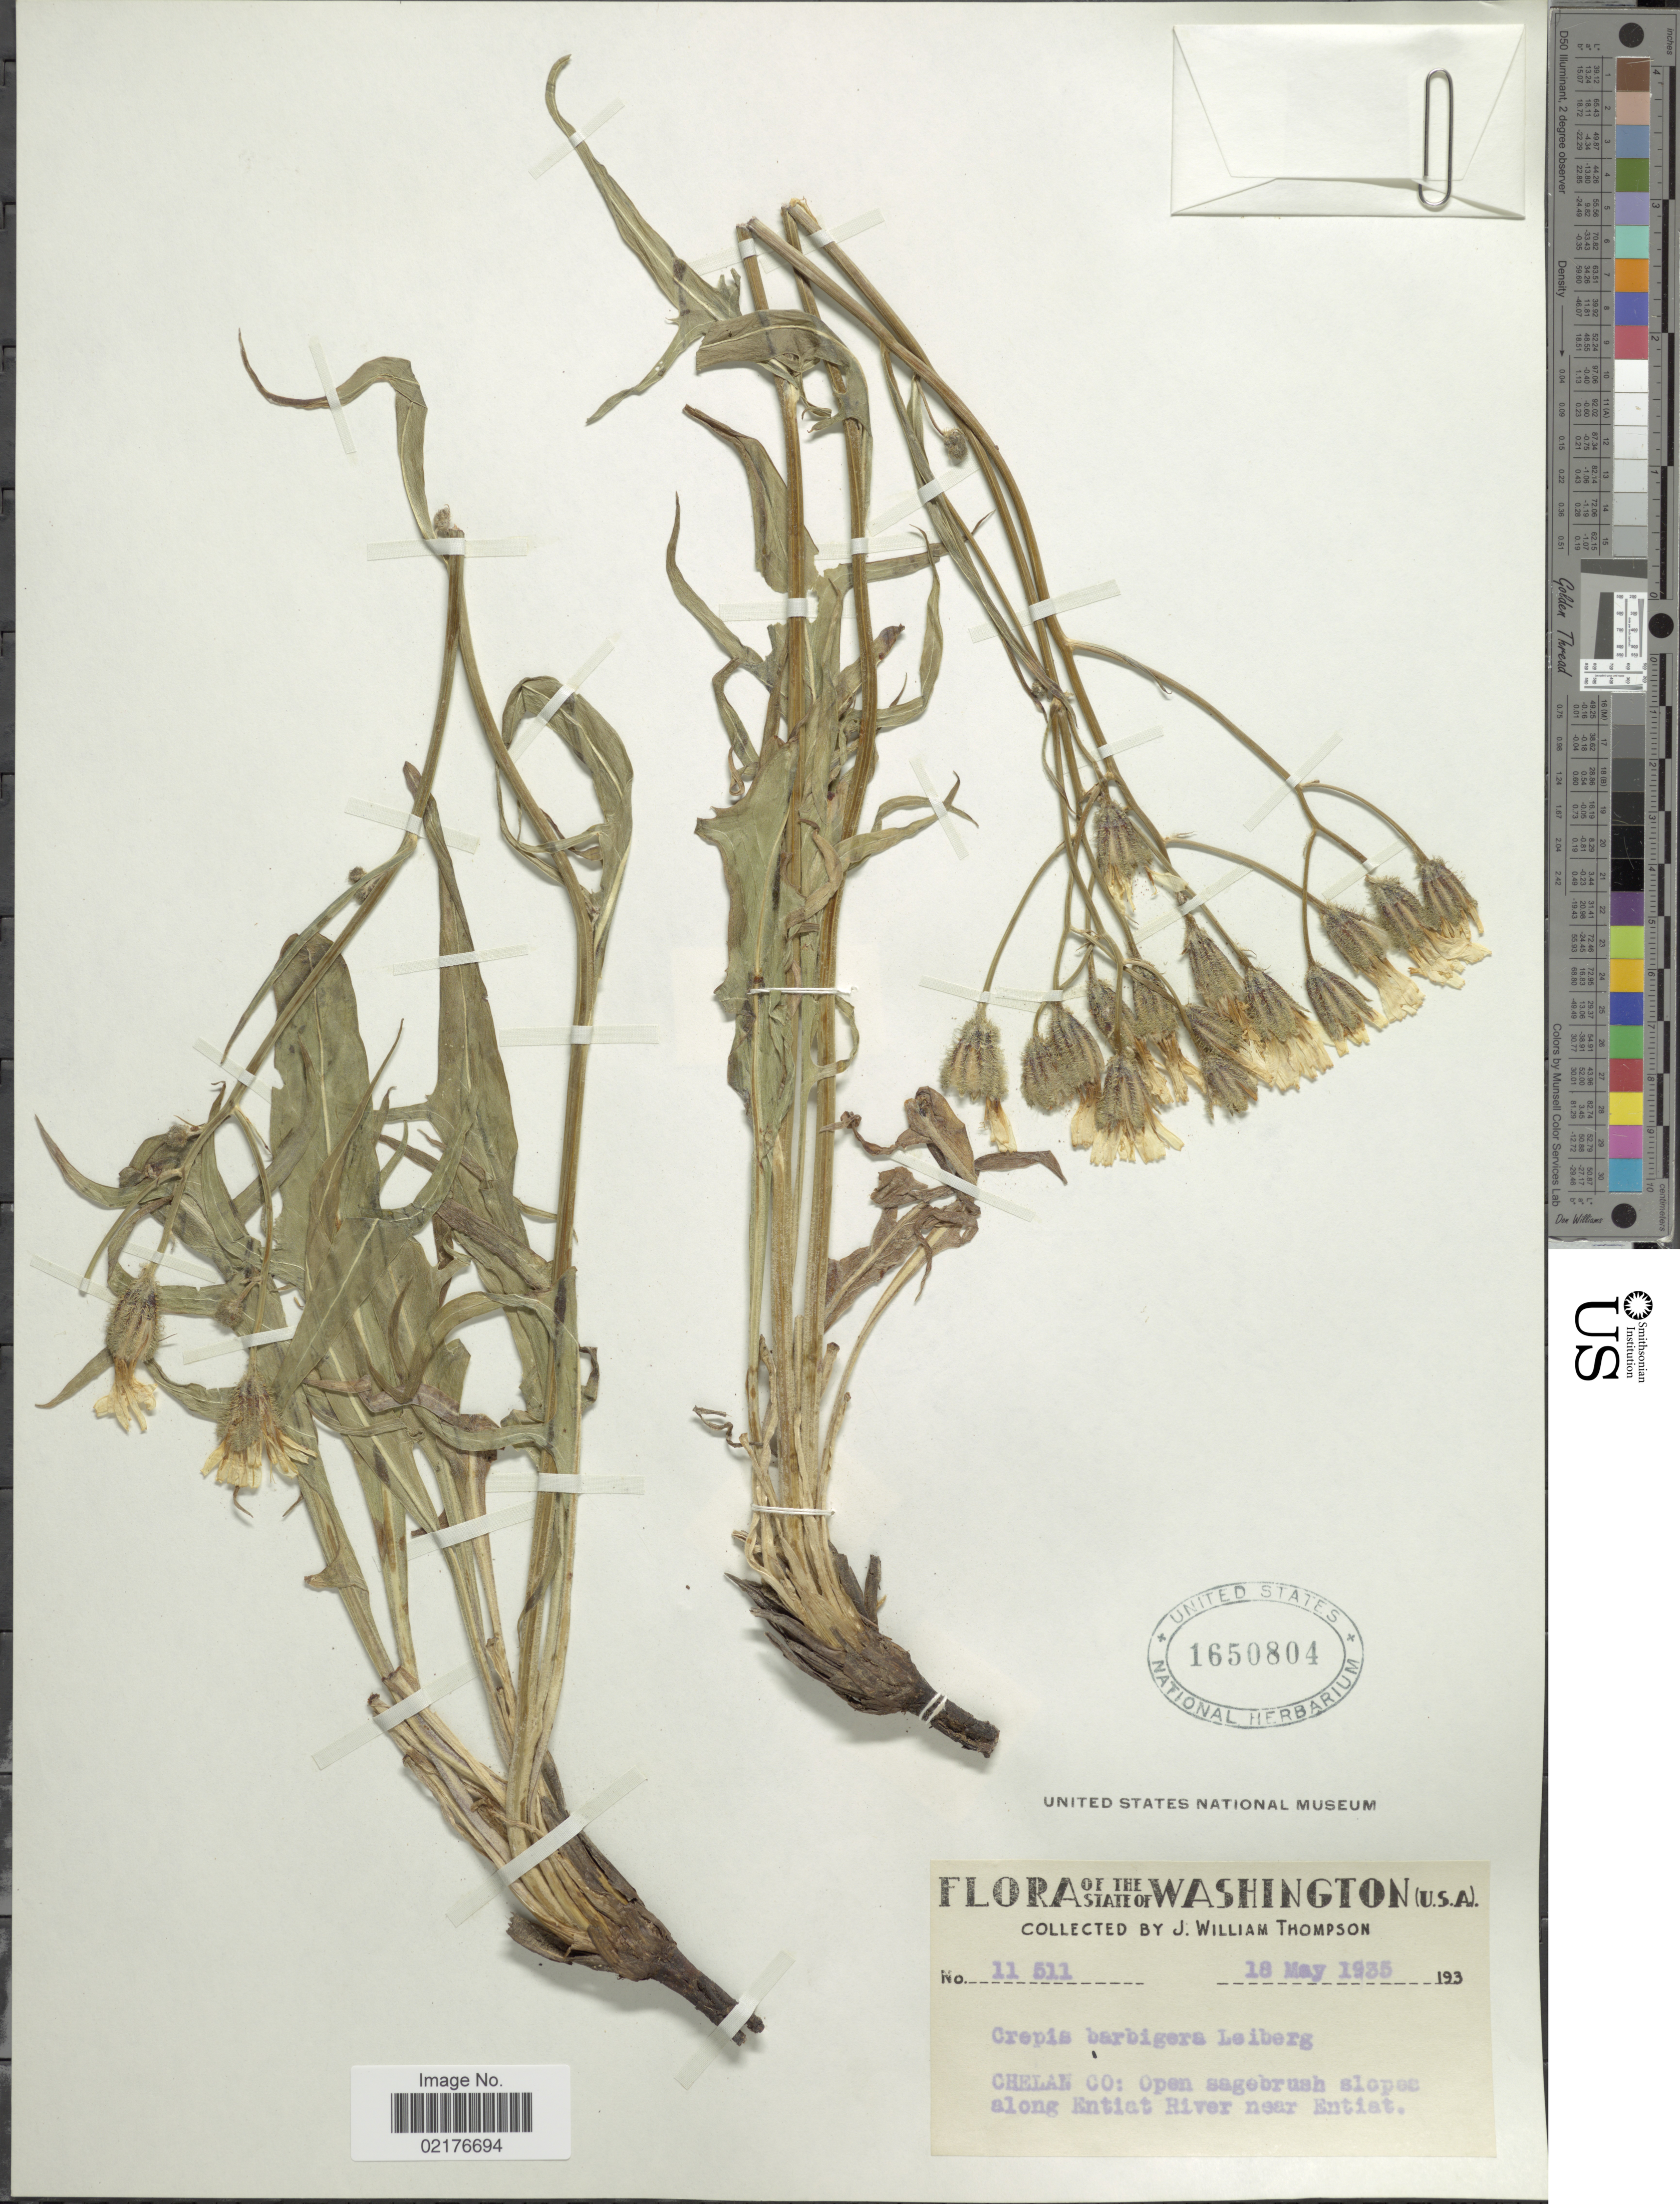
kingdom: Plantae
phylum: Tracheophyta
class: Magnoliopsida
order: Asterales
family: Asteraceae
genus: Crepis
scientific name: Crepis barbigera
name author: Leiberg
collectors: J. W. Thompson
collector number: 11511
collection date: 1935-05-18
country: United States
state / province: Washington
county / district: Chelan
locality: The State of Washington, Chelan Co.: Open sagebrush slopes along Entiat River near Entiat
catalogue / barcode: US 1650804